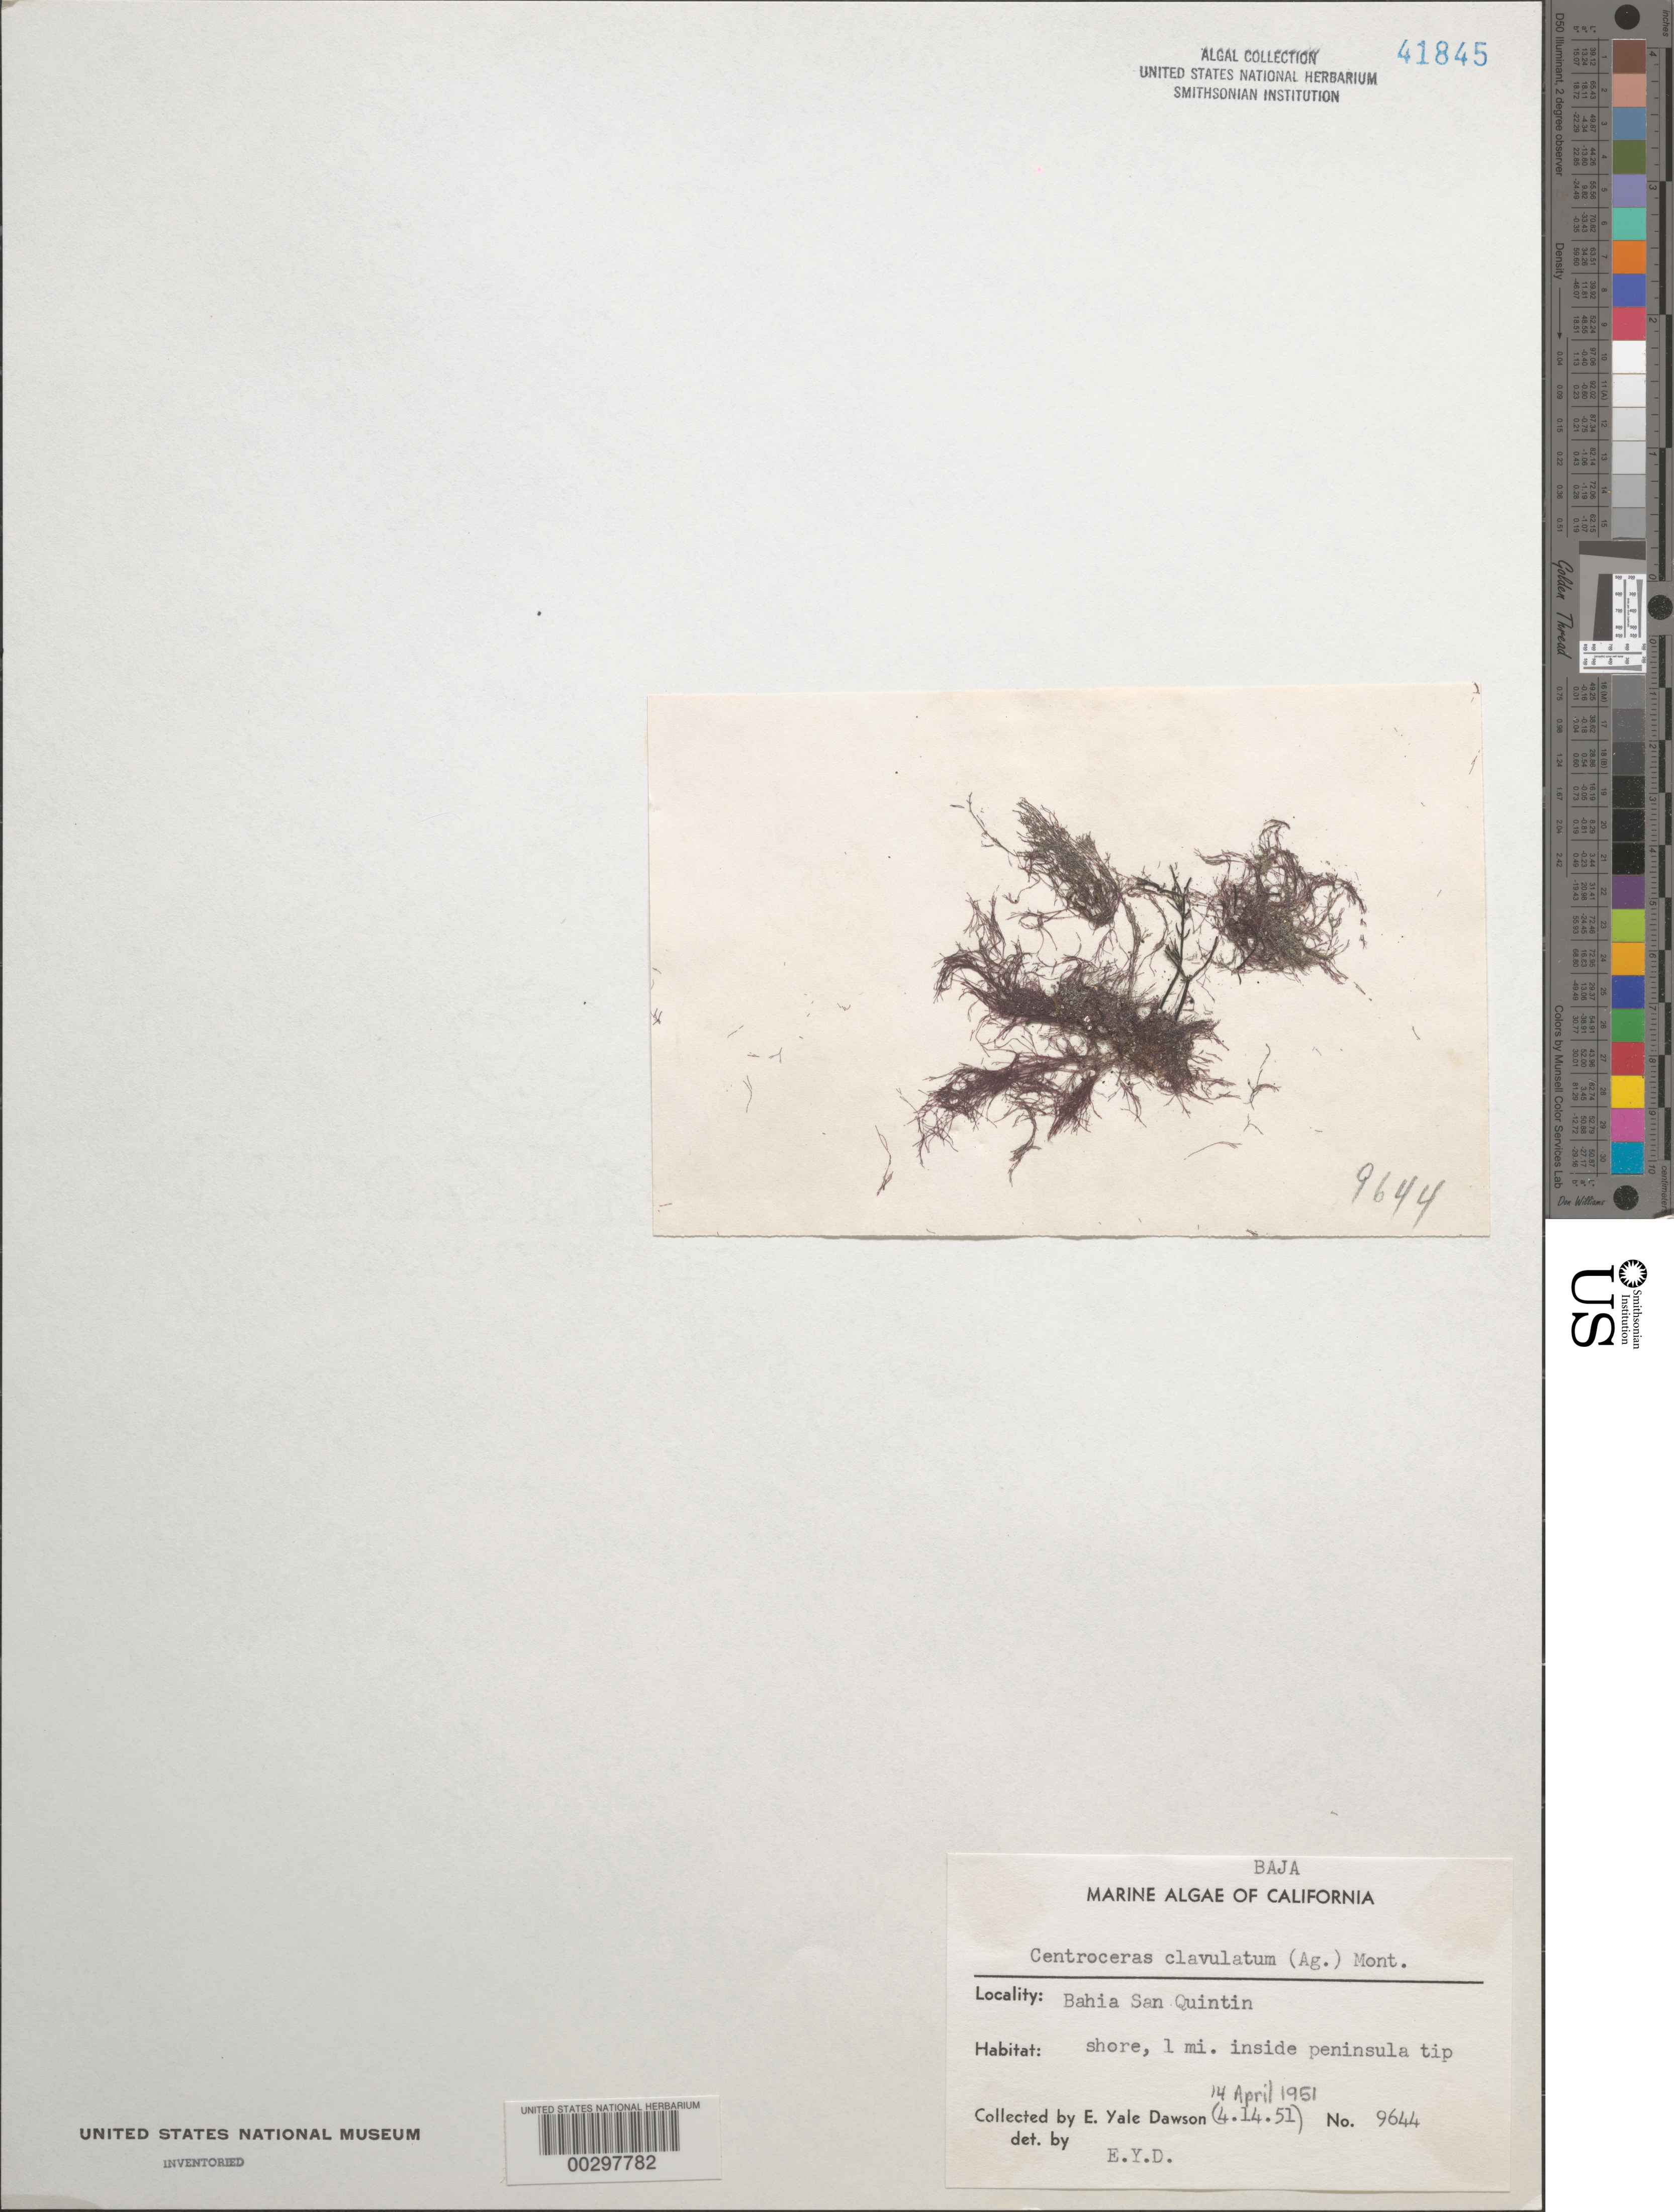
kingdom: Plantae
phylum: Rhodophyta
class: Florideophyceae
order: Ceramiales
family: Ceramiaceae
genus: Centroceras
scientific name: Centroceras clavulatum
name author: (C. Agardh) Mont.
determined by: Dawson, E. Y.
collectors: E. Y. Dawson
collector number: EYD 9644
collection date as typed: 14 Apr 1951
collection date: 1951-04-14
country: Mexico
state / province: Baja California Norte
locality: Bahia San Quintin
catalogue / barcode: US 41845